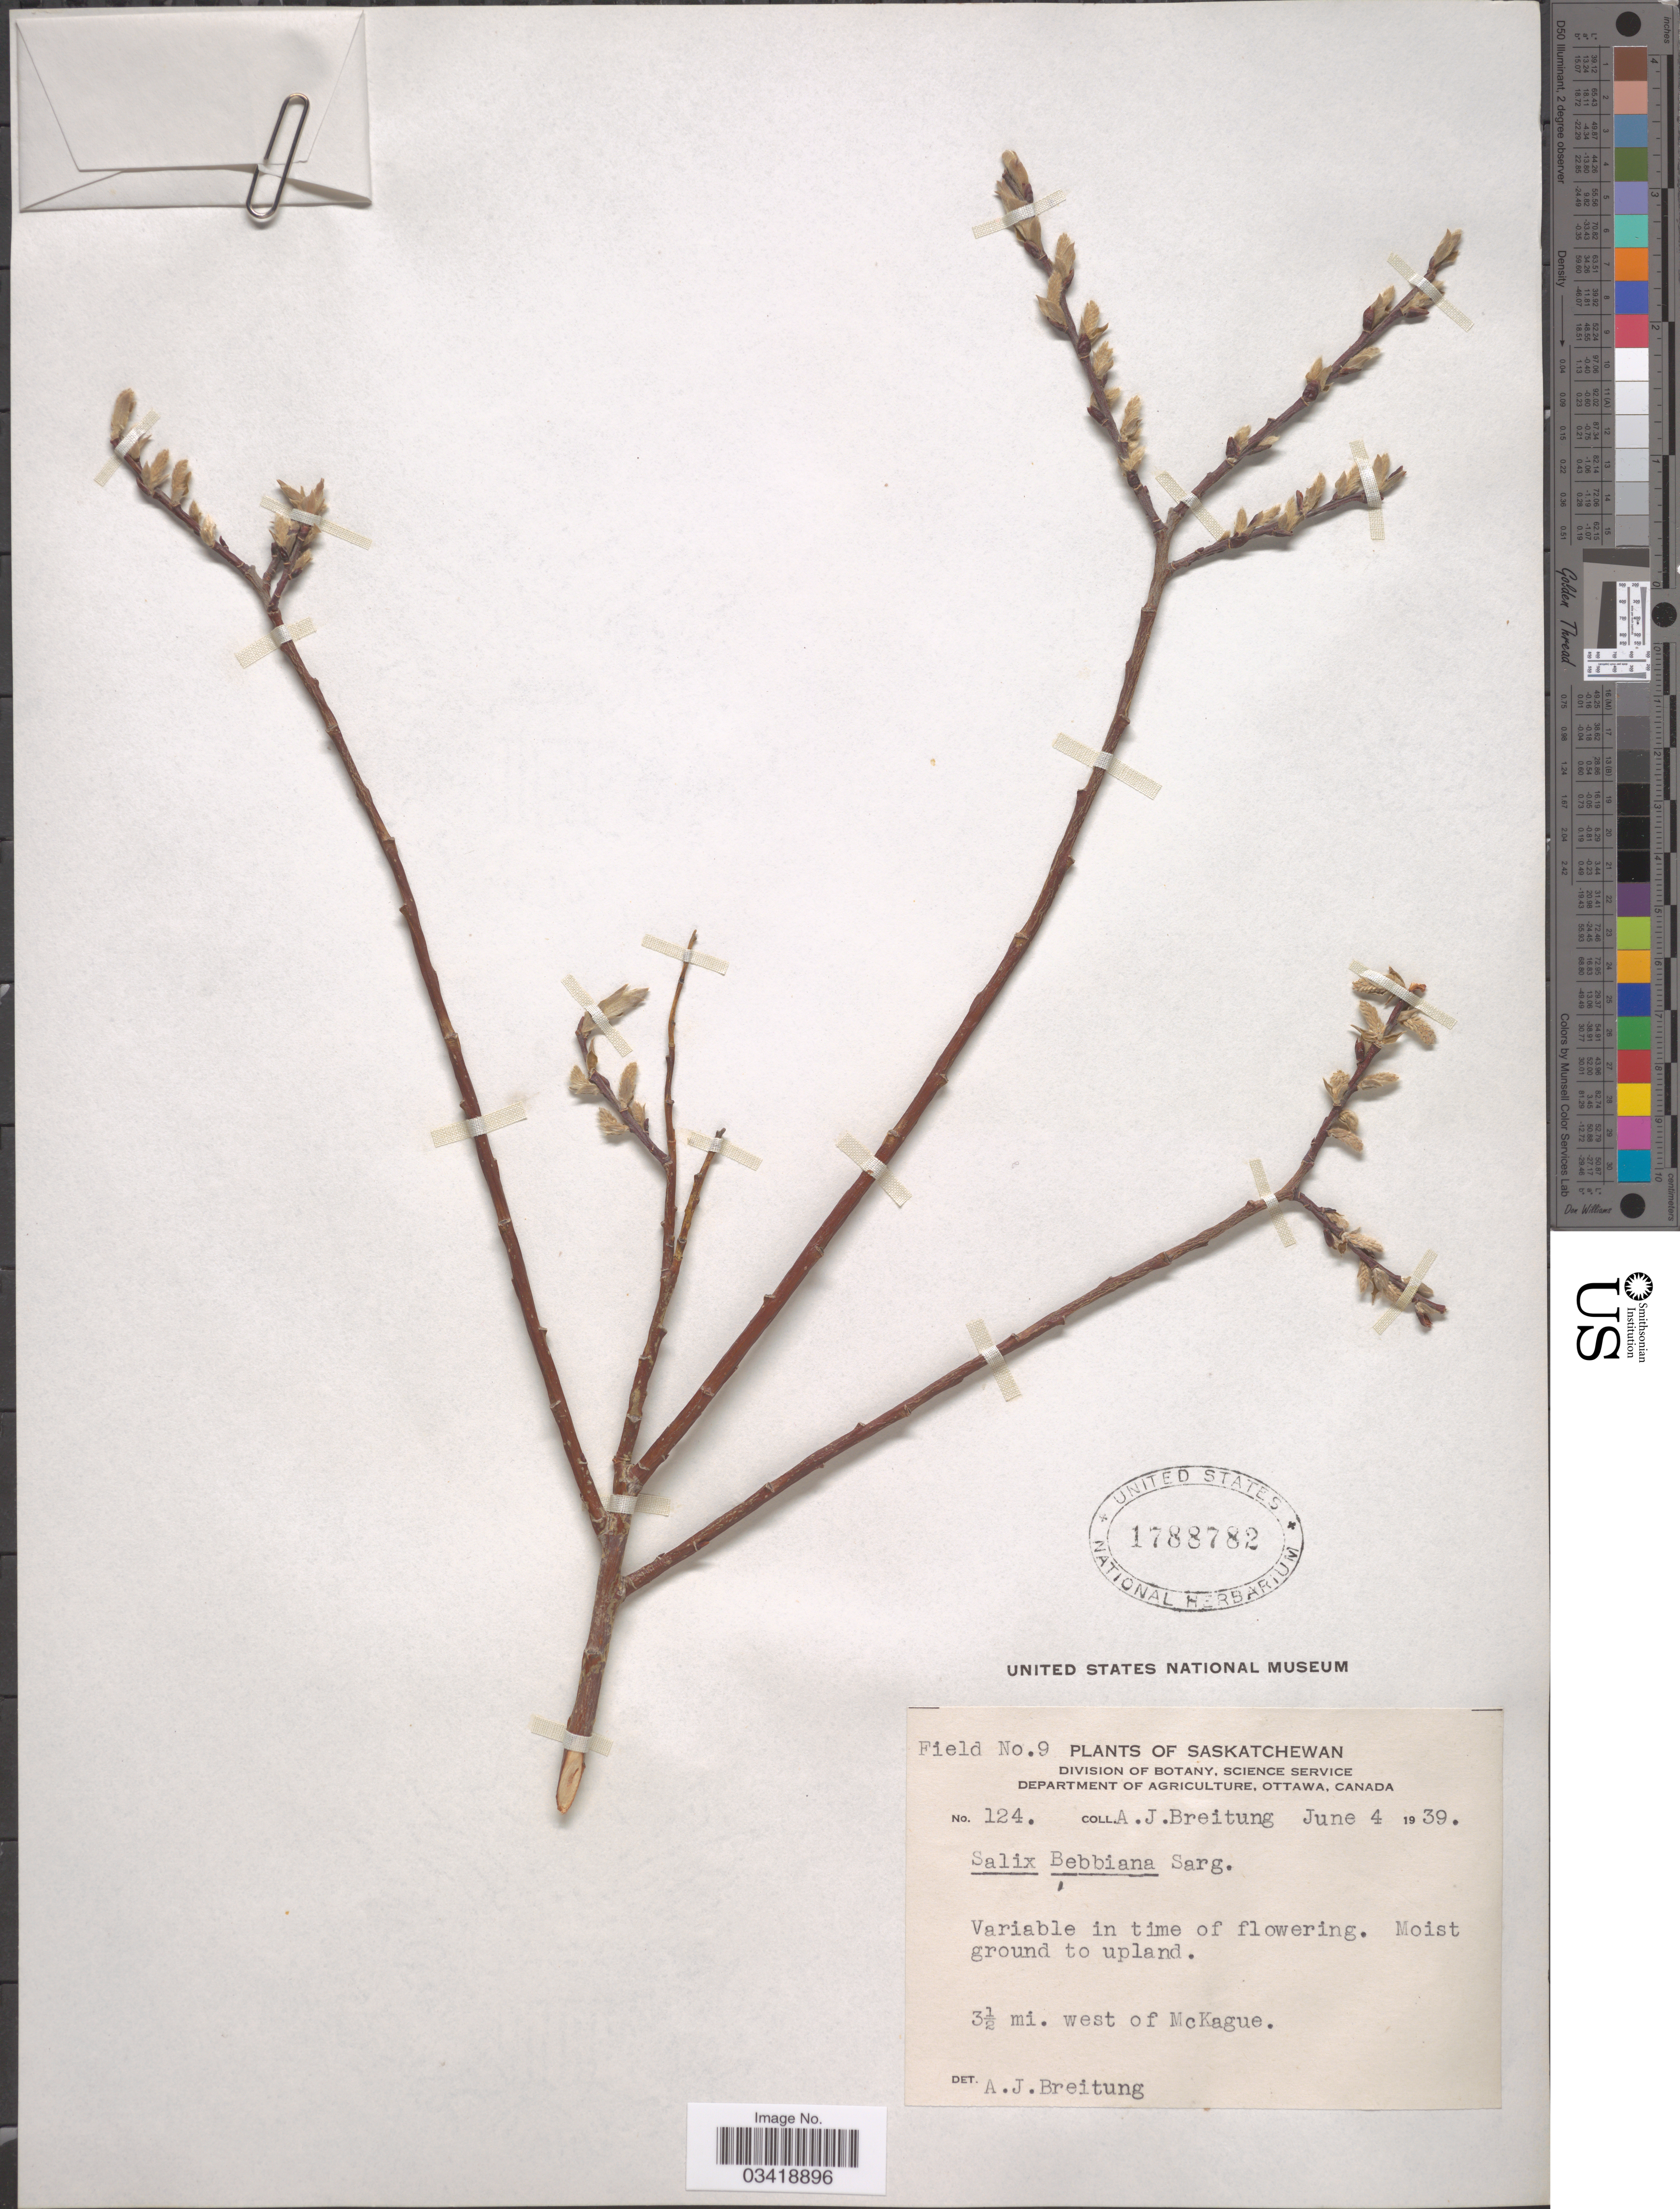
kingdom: Plantae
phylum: Tracheophyta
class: Magnoliopsida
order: Malpighiales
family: Salicaceae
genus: Salix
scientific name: Salix bebbiana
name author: Sarg.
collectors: A. Breitung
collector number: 124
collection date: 1939-06-04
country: Canada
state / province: Saskatchewan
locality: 3½ mi. west of McKague.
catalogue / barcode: US 1788782